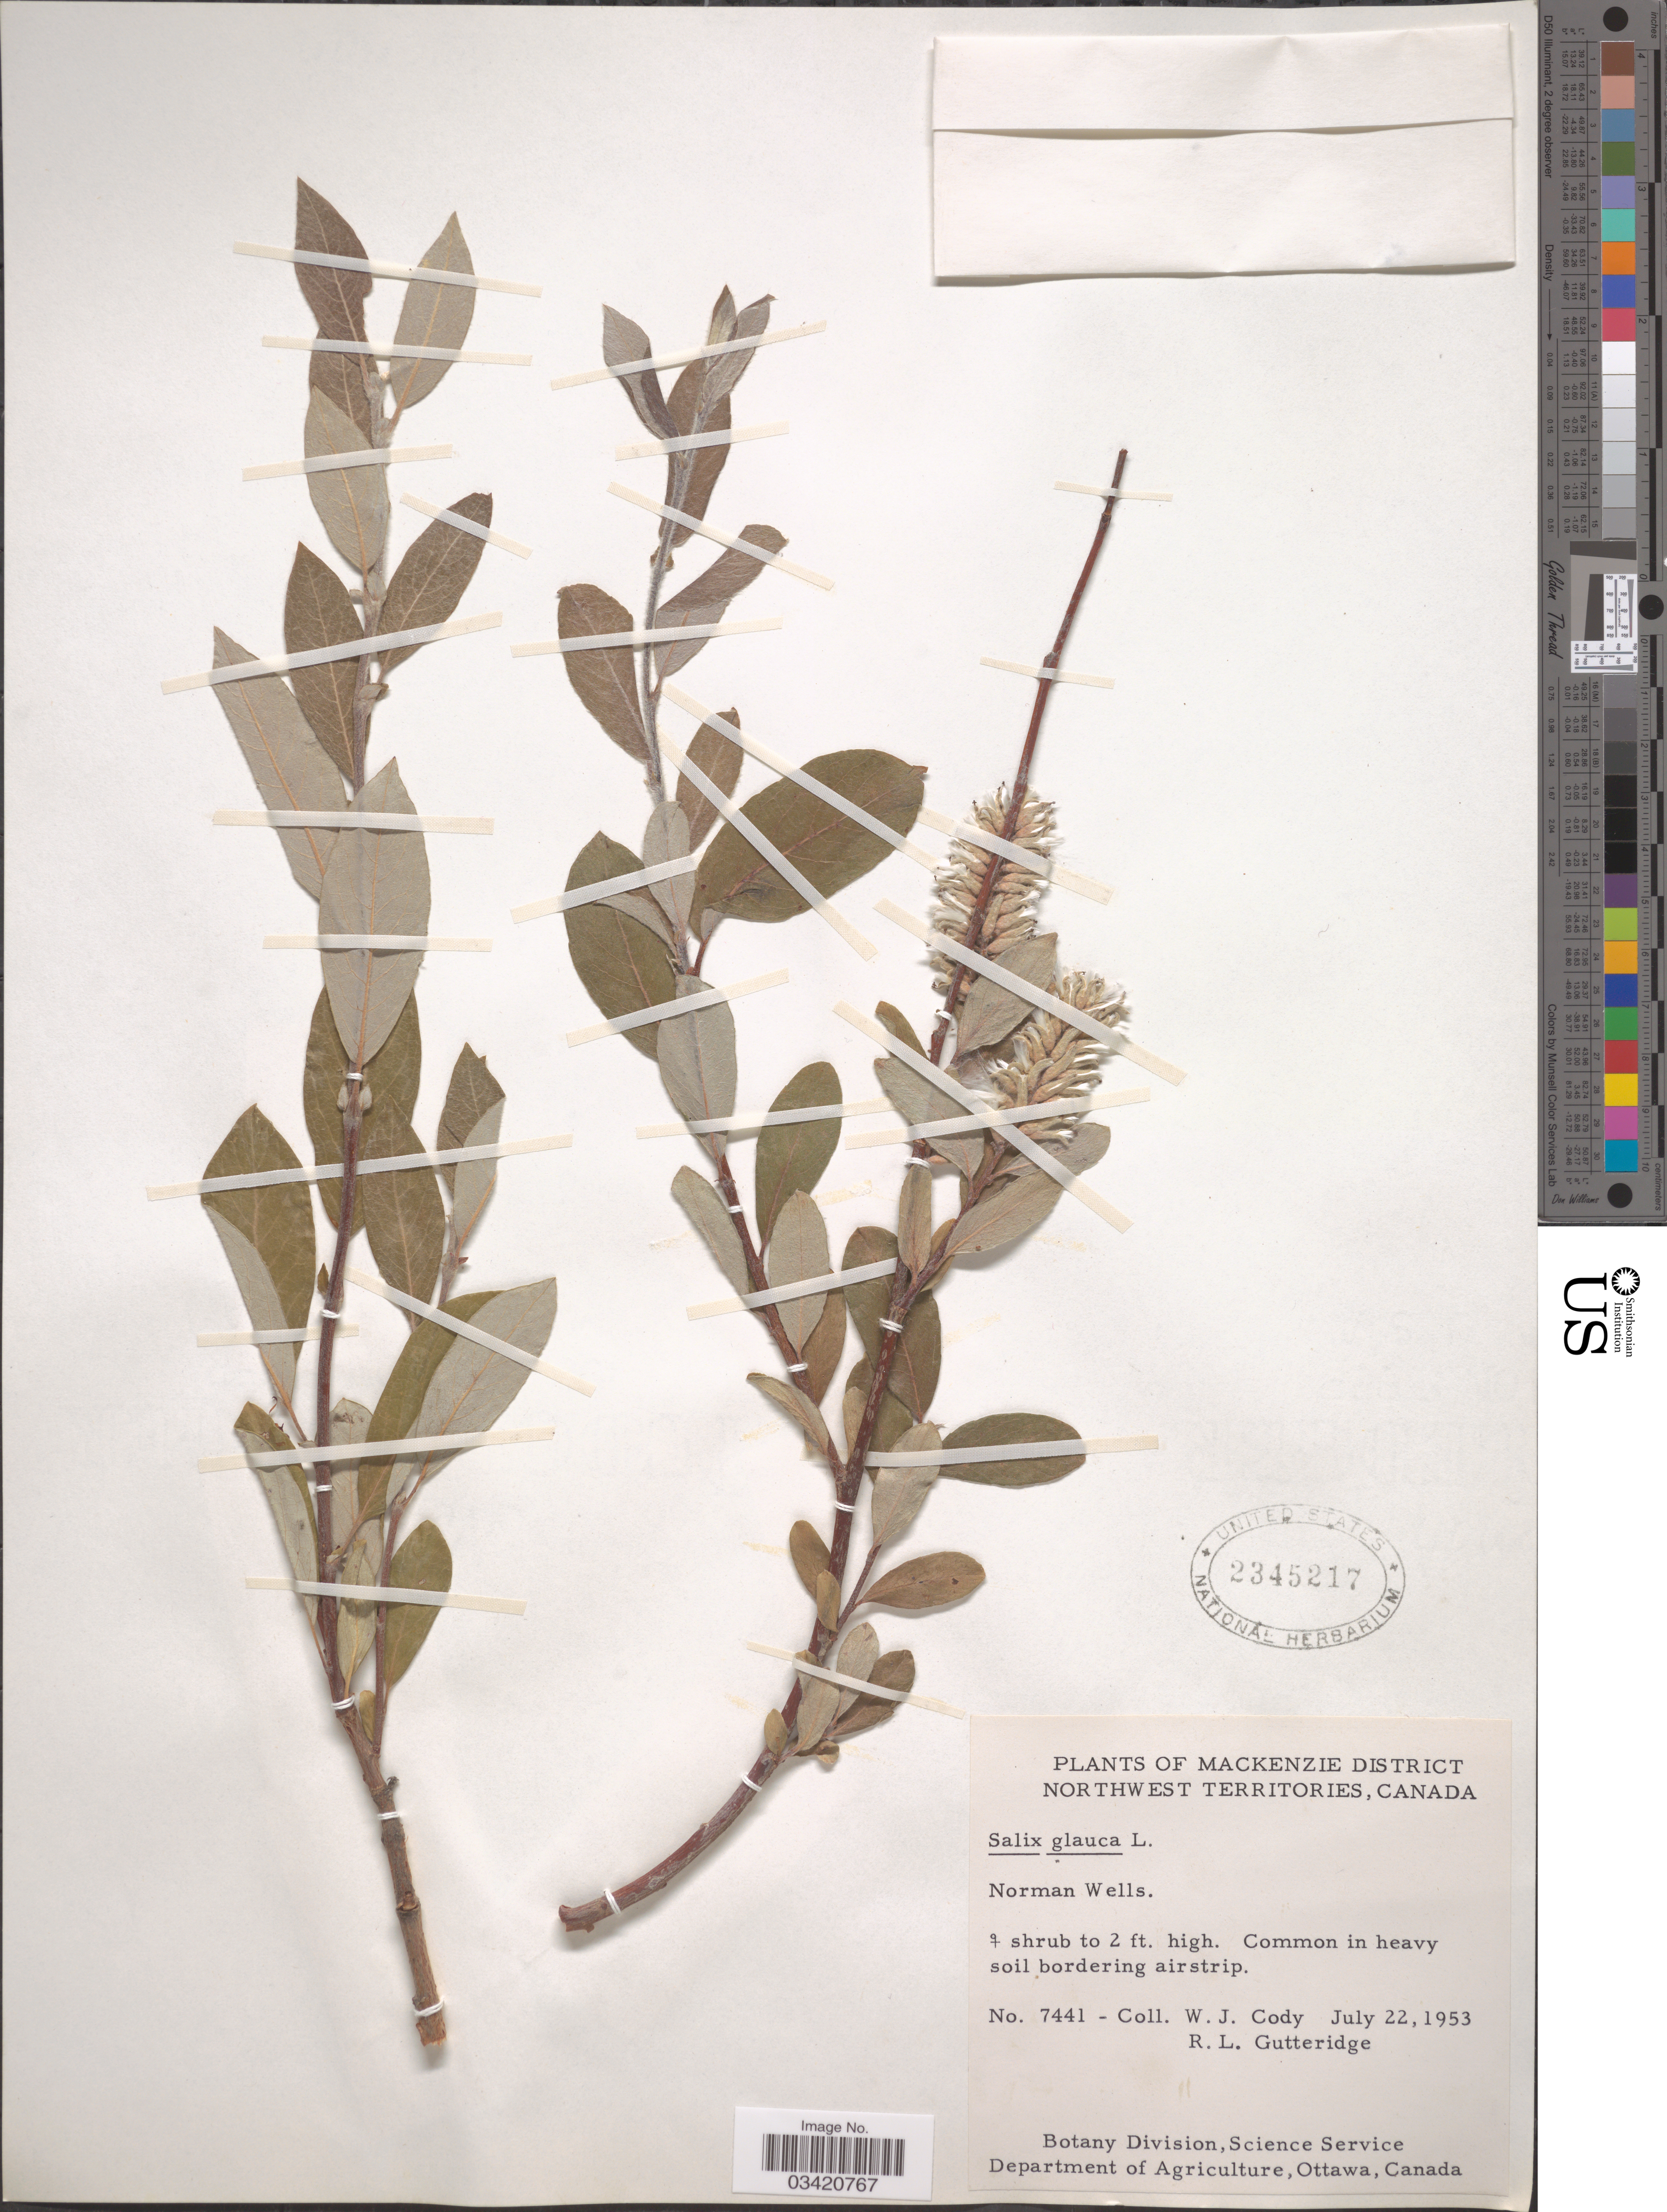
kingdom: Plantae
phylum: Tracheophyta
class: Magnoliopsida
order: Malpighiales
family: Salicaceae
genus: Salix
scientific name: Salix glauca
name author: L.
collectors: W. Cody & R. Gutteridge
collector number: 7441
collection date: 1953-07-22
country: Canada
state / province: Northwest Territories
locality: Mackenzie District. Norman Wells.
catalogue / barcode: US 2345217